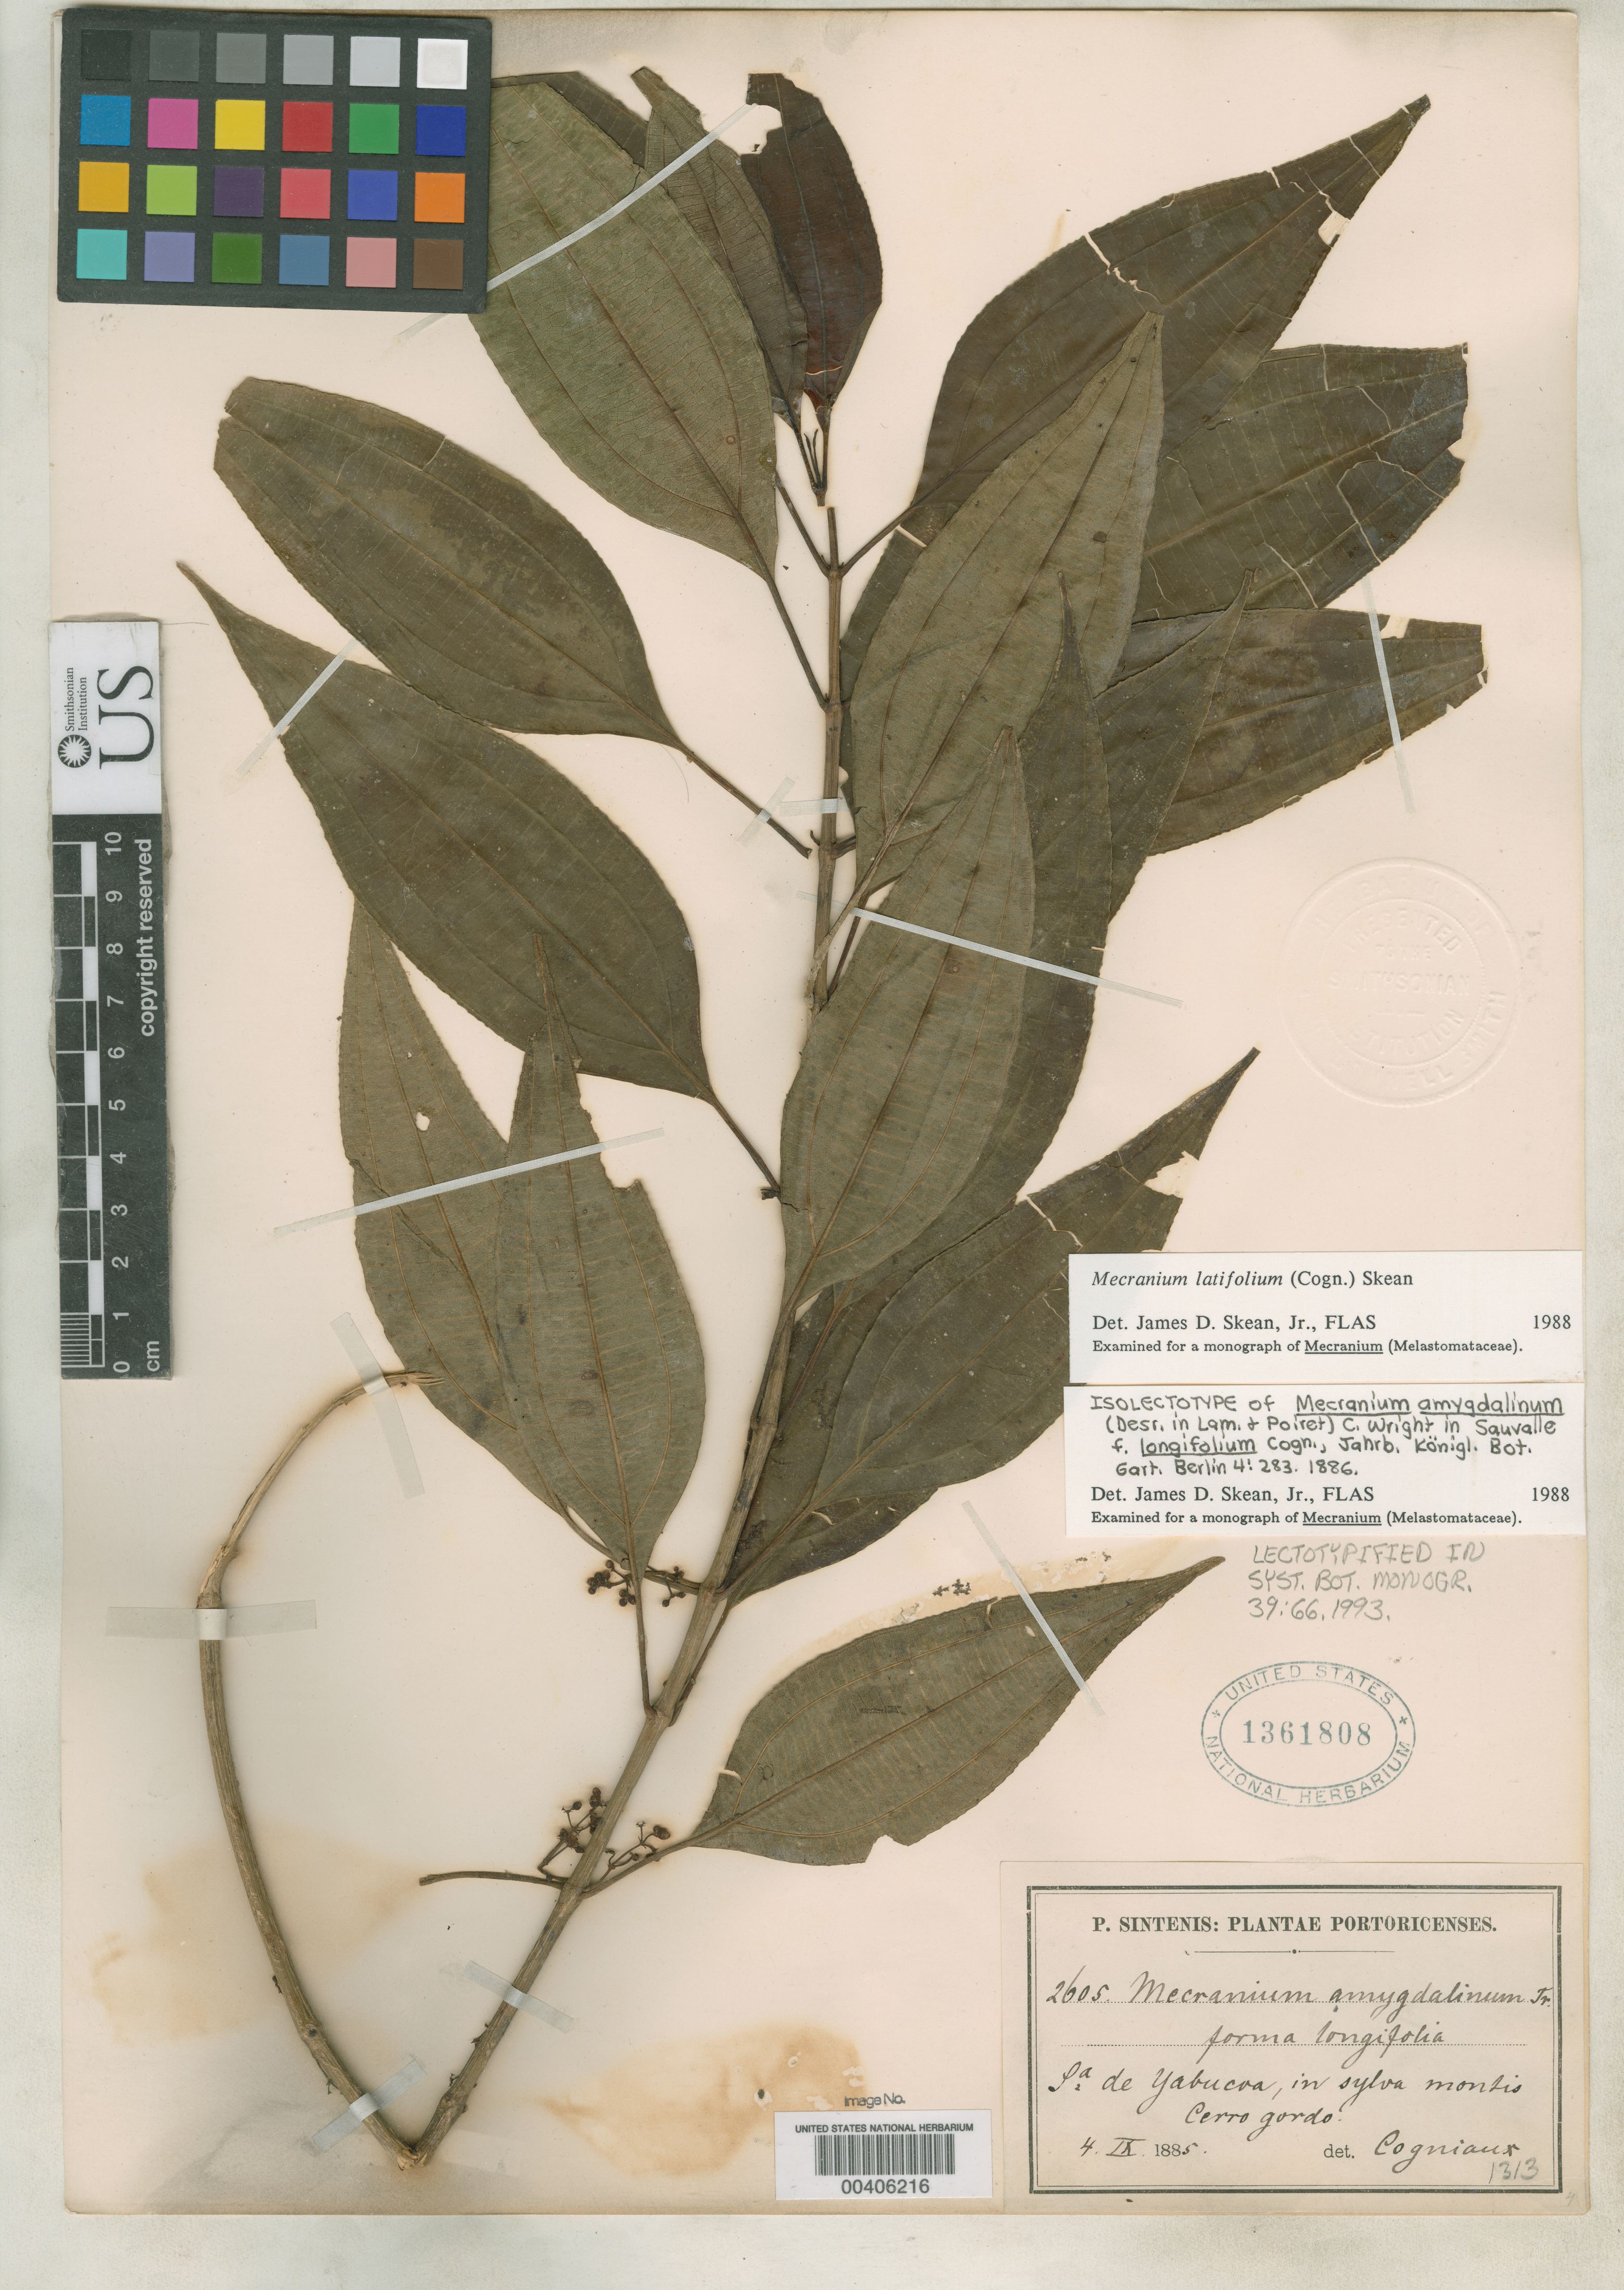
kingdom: Plantae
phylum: Tracheophyta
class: Magnoliopsida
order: Myrtales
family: Melastomataceae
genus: Mecranium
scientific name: Mecranium amygdalinum f. longifolium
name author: Cogn.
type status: Isolectotype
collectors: P. Sintenis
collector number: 2605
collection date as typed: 04 Sep 1885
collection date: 1885-09-04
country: Puerto Rico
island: Greater Antilles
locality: Sierra de Yabucoa, in sylva montis Cerro Gordo.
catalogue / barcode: US 1361808